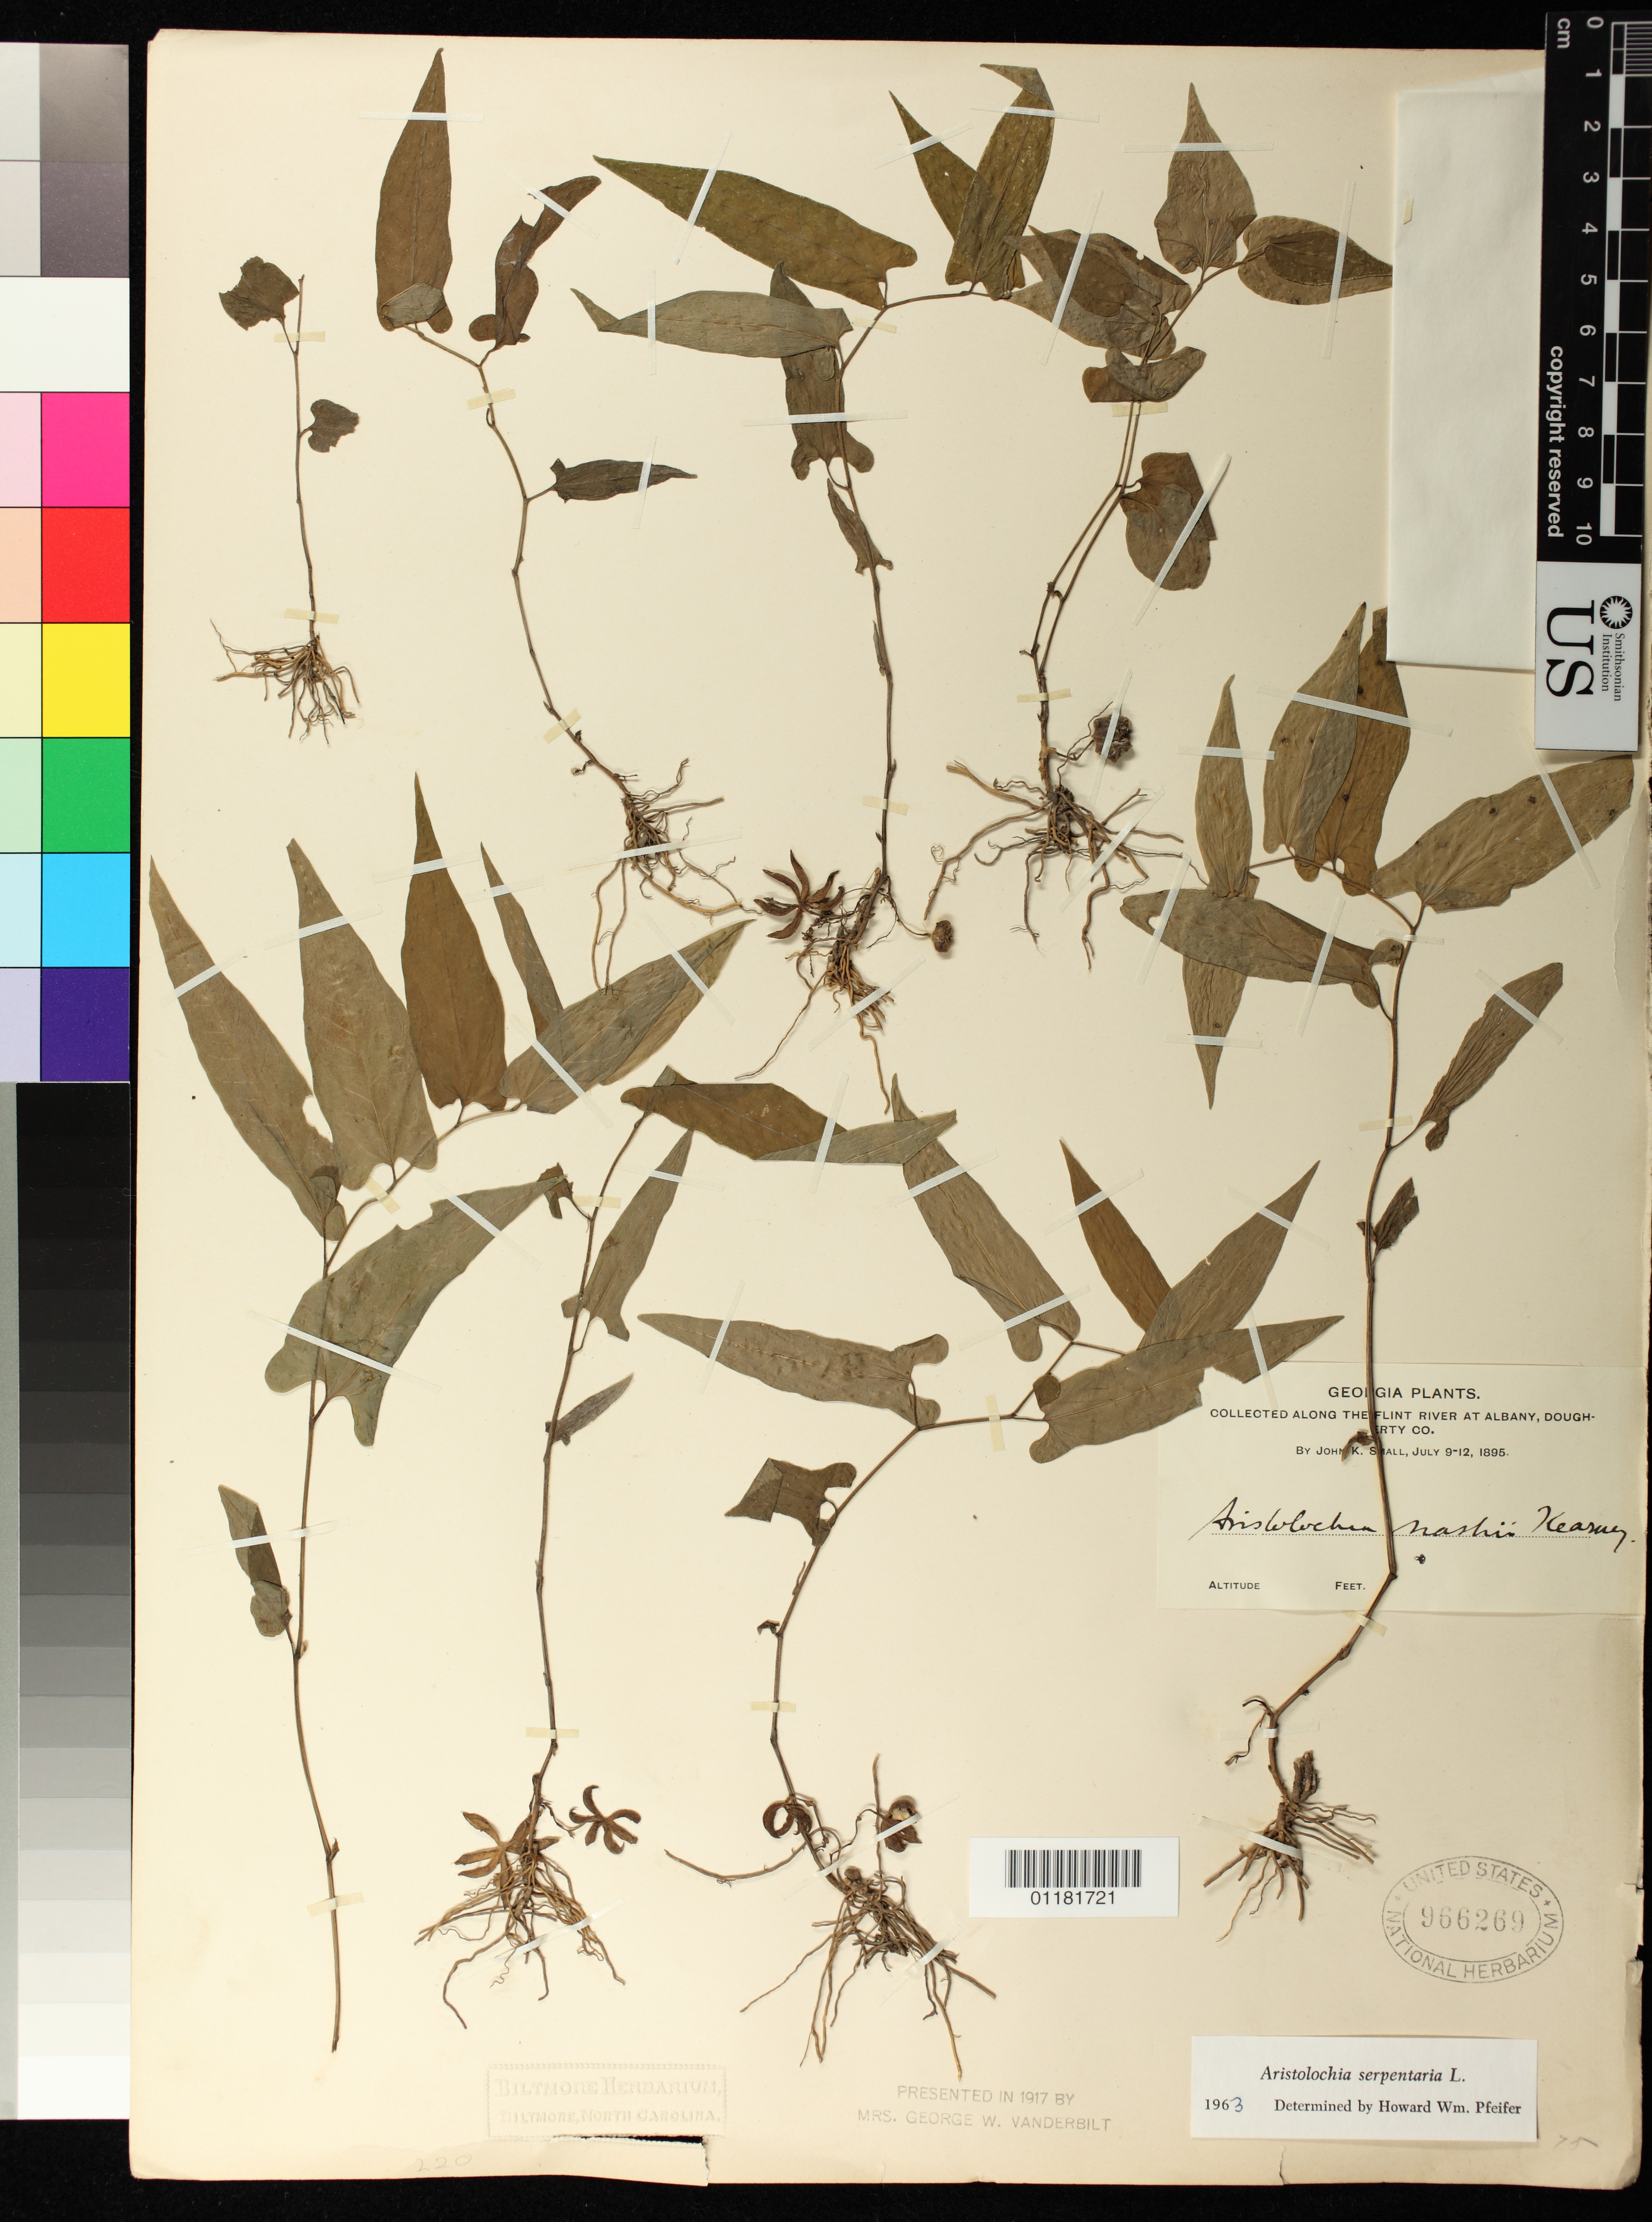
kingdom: Plantae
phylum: Tracheophyta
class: Magnoliopsida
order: Piperales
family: Aristolochiaceae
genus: Aristolochia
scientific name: Aristolochia serpentaria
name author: L.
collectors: J. K. Small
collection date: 1895-07-09/1895-07-12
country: United States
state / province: Georgia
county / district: Dougherty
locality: Flint River at Albany, Dougherty County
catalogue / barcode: US 966269